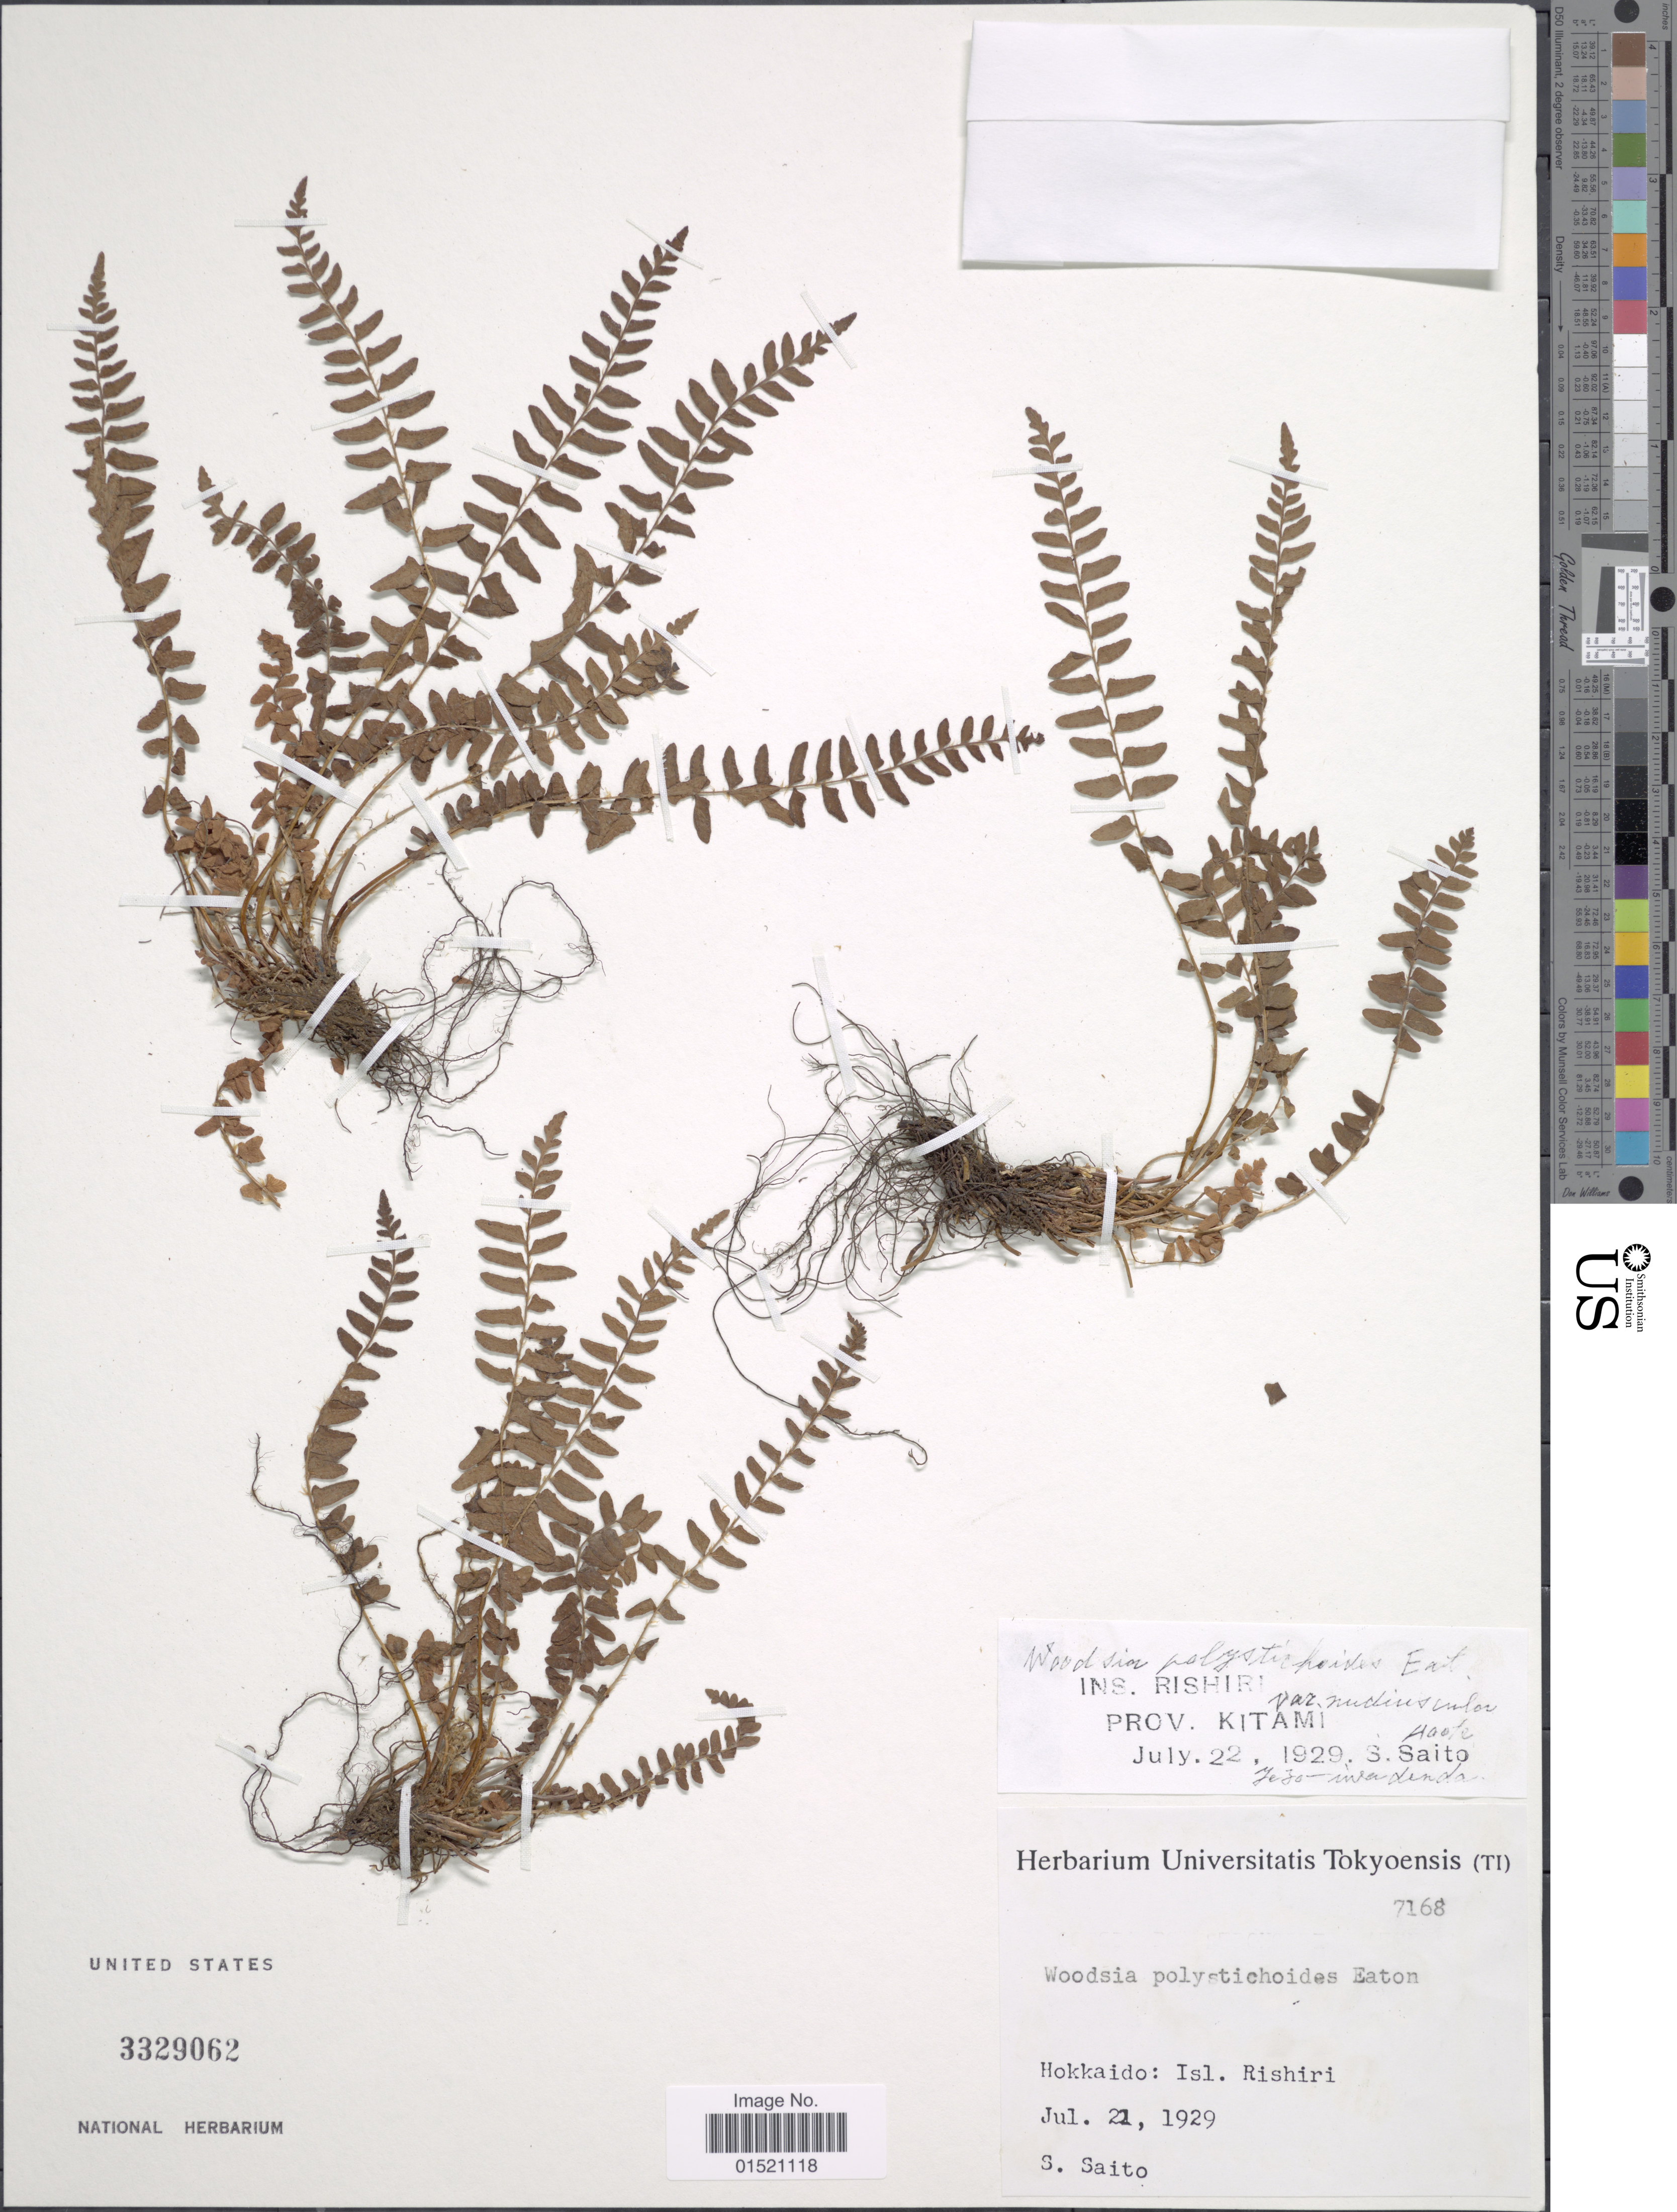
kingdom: Plantae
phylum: Tracheophyta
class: Polypodiopsida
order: Polypodiales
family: Woodsiaceae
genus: Woodsia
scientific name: Woodsia polystichoides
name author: D.C. Eaton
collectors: S. Saito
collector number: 7168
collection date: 1929-07-22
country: Japan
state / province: Hokkaidō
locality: Ins. Rishiri, Prov. Kitami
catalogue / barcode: US 3329062